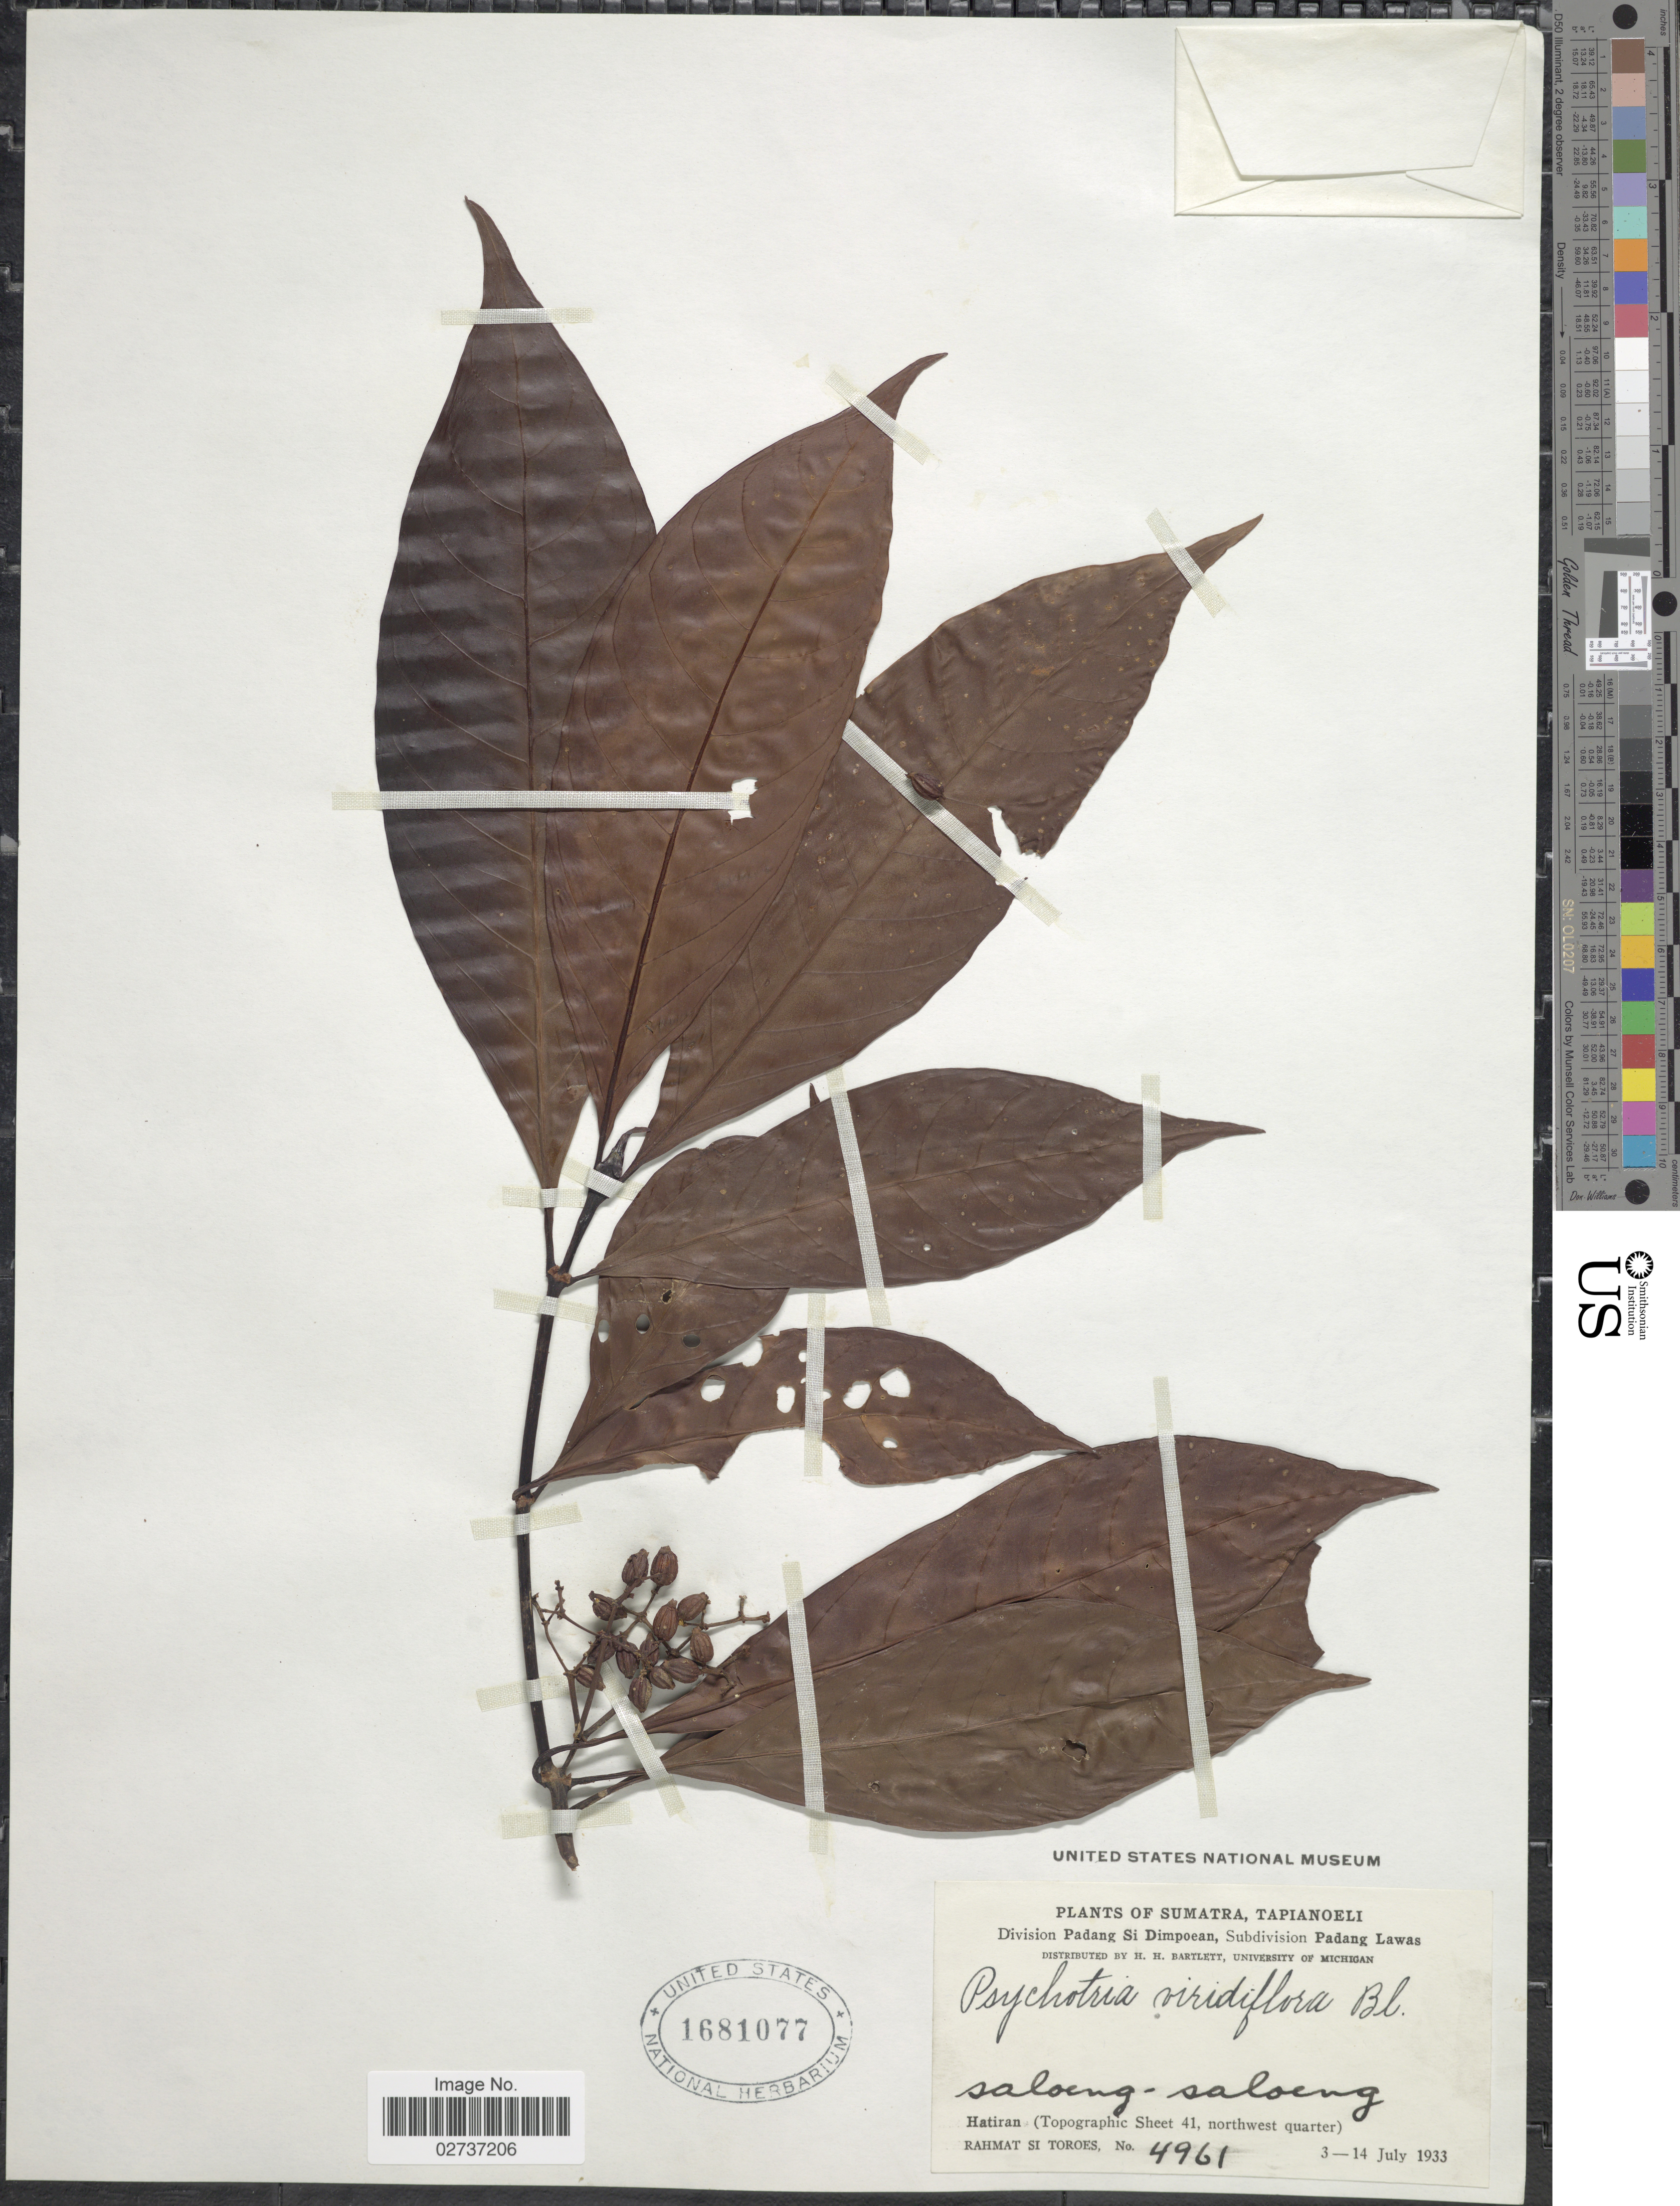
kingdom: Plantae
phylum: Tracheophyta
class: Magnoliopsida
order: Gentianales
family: Rubiaceae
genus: Psychotria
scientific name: Psychotria viridiflora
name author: Reinw. ex Blume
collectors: Rahmat Si Boeea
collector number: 4961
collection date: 1933-07-03/1933-07-14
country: Indonesia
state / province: Sumatra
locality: Tapianoeli, Division Padang Si Dimpoean, Subdivision Padang Lawas, Hatiran (Topographic Sheet 41, northwest quarter)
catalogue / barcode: US 1681077